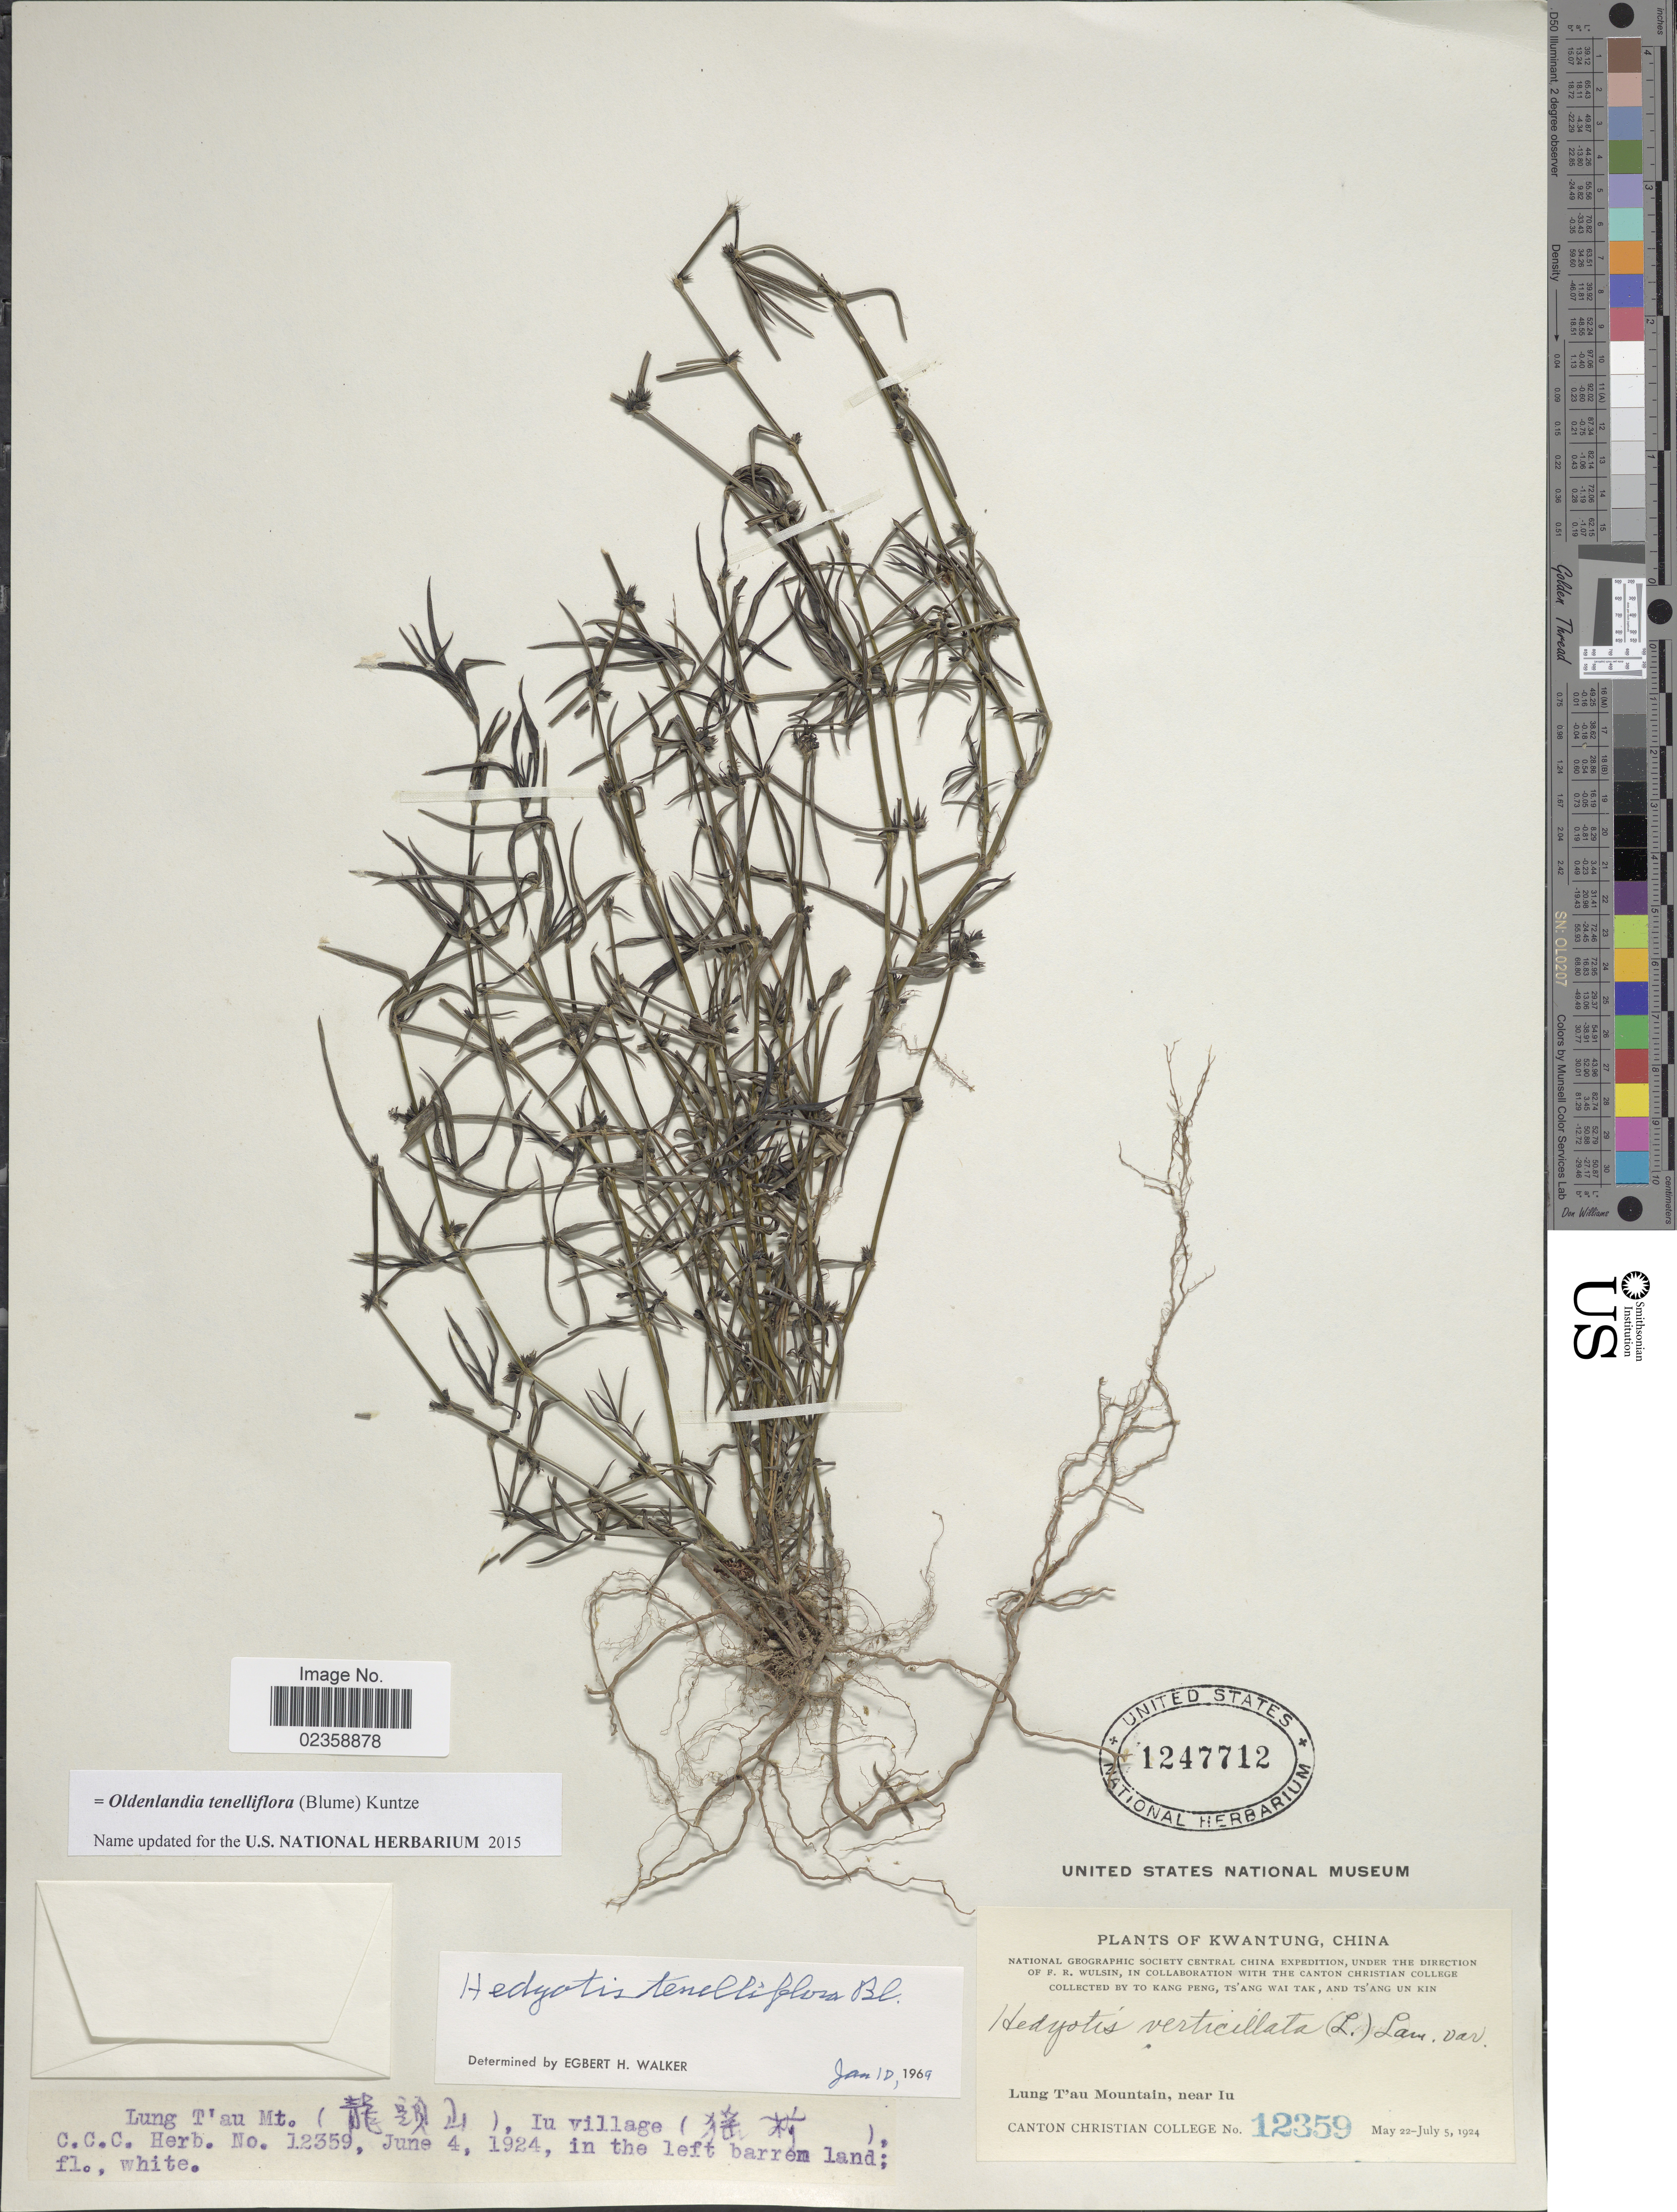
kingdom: Plantae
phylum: Tracheophyta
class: Magnoliopsida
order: Gentianales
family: Rubiaceae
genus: Oldenlandia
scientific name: Oldenlandia tenelliflora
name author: (Blume) Kuntze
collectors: Canton Christian College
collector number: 12359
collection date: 1924-06-04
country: China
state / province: Guangdong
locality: Kwangtung, China. Lung T'au Mt. (X), Iu village (X)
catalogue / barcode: US 1247712